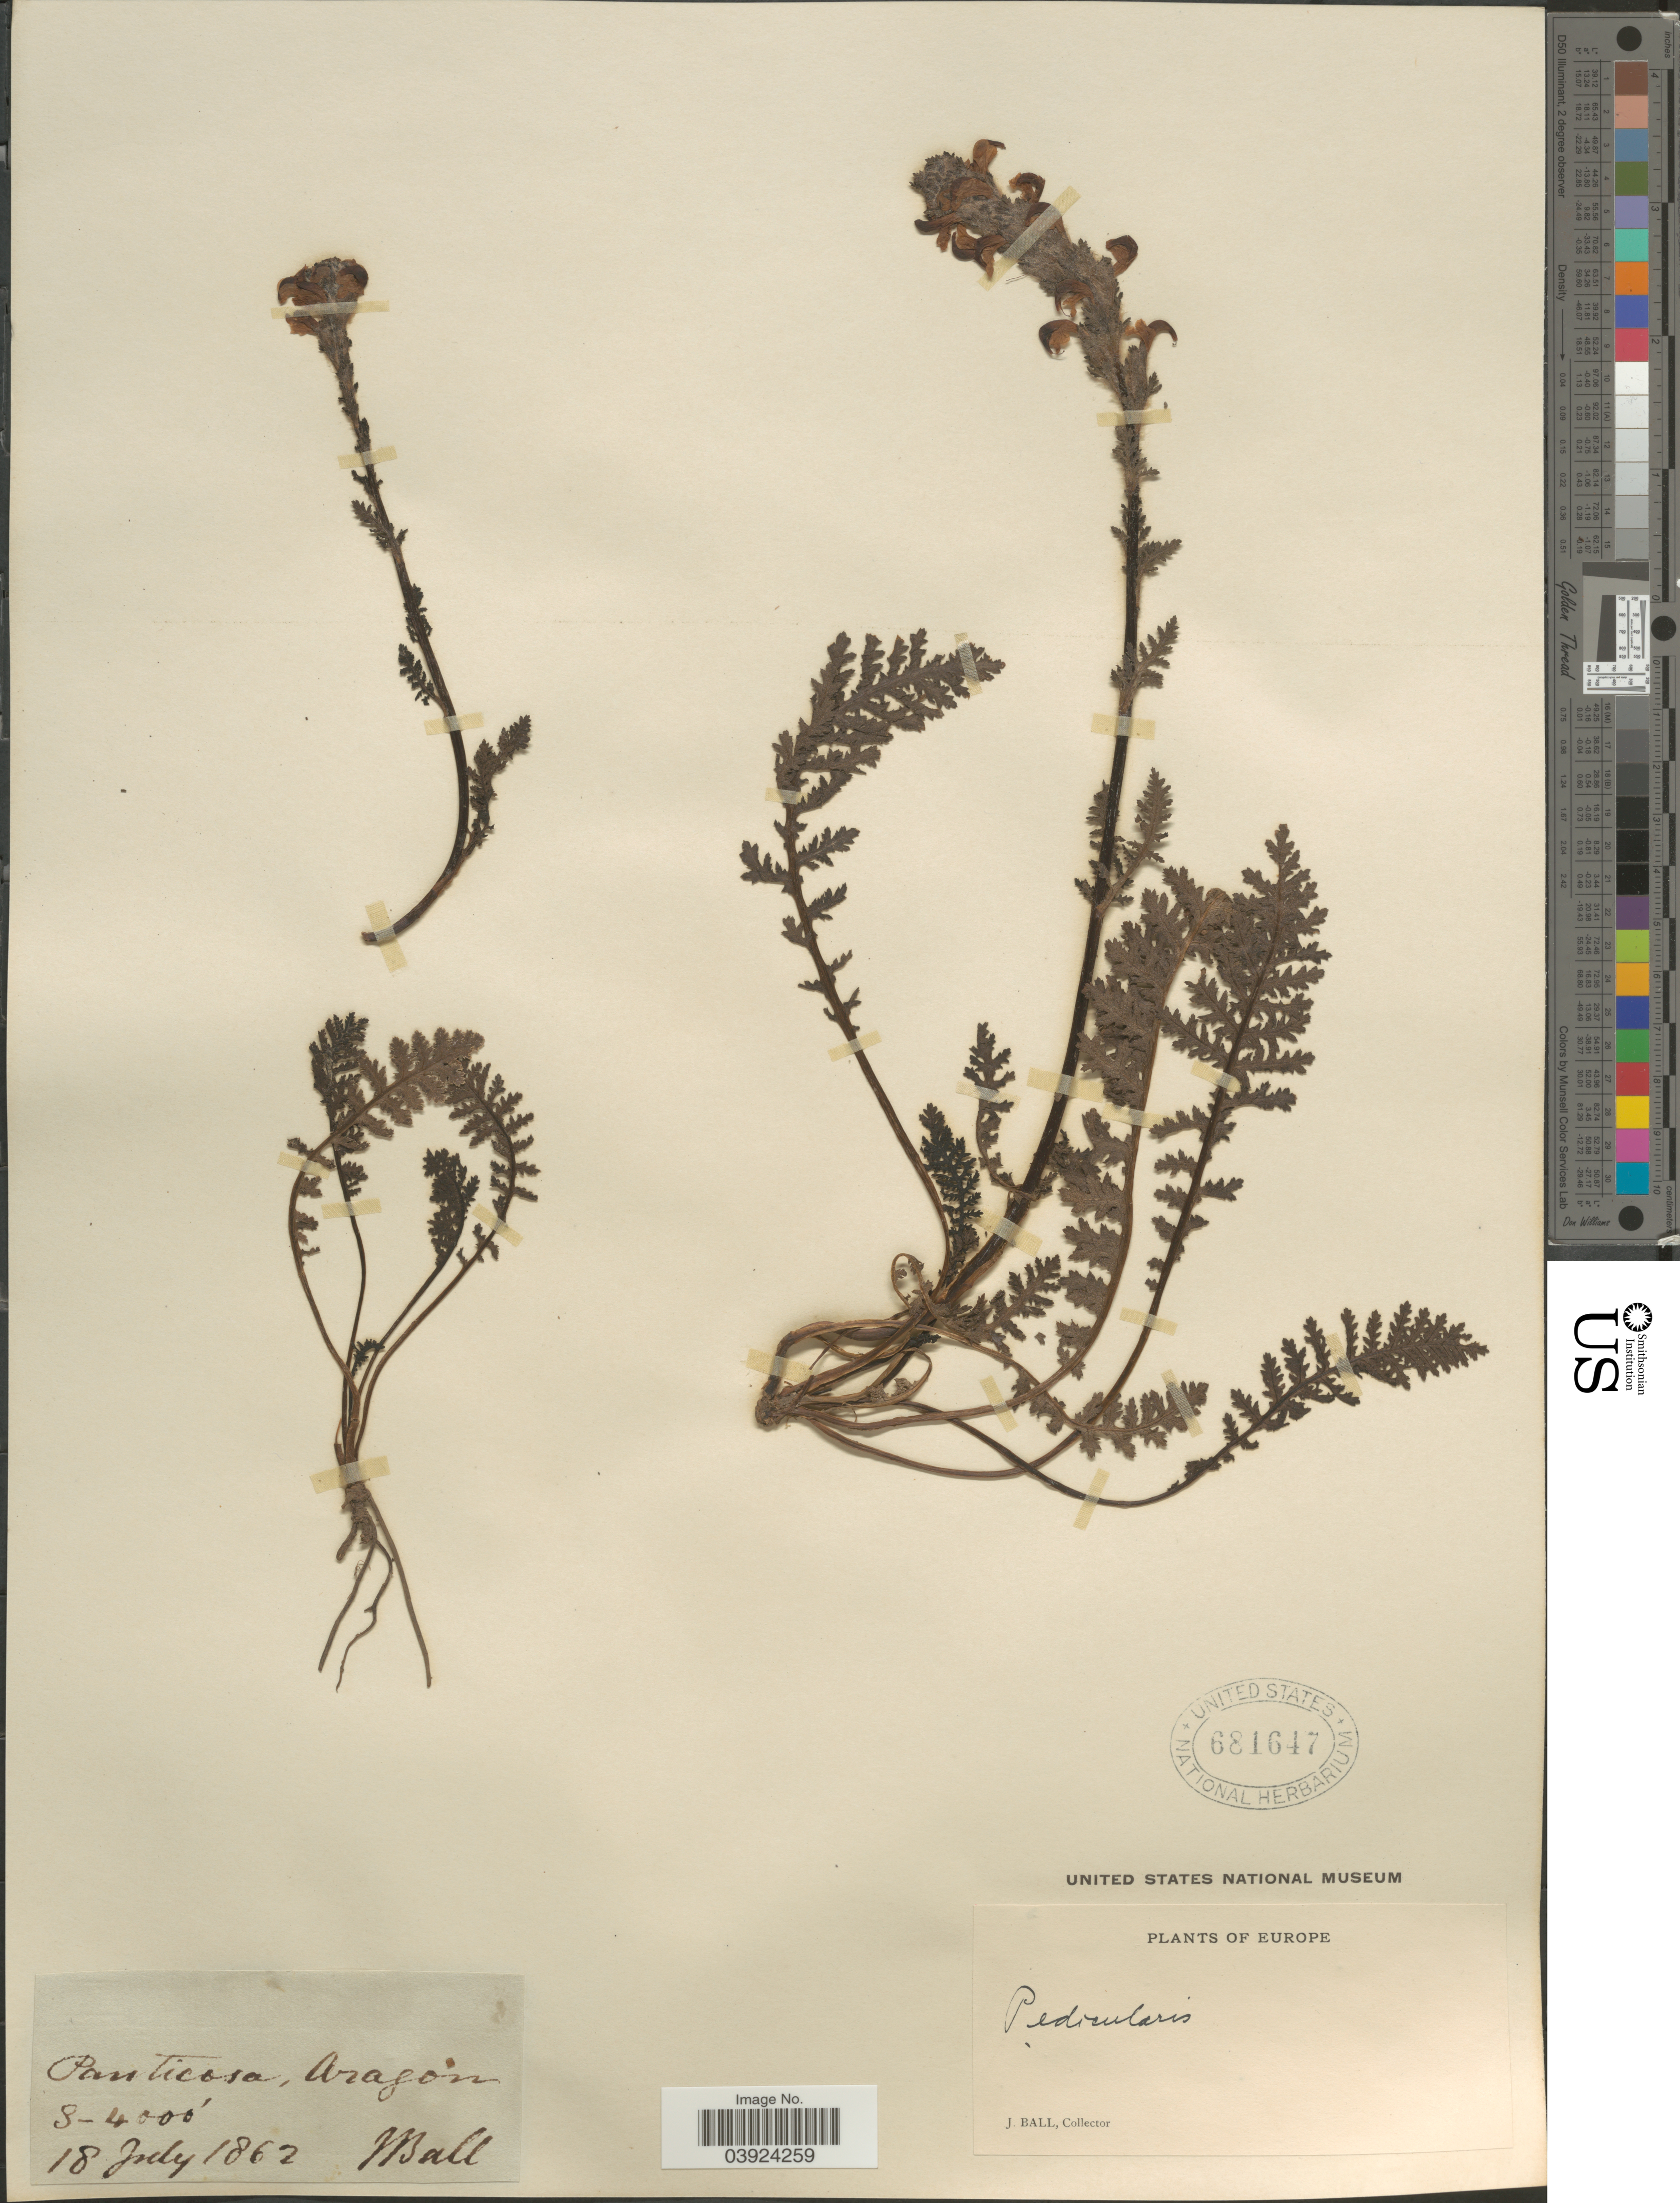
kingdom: Plantae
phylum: Tracheophyta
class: Magnoliopsida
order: Lamiales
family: Orobanchaceae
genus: Pedicularis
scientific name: Pedicularis sp.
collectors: J. Ball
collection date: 1862-07-18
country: Spain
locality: Panticosa, Aragon. Europe.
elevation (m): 914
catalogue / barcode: US 681647